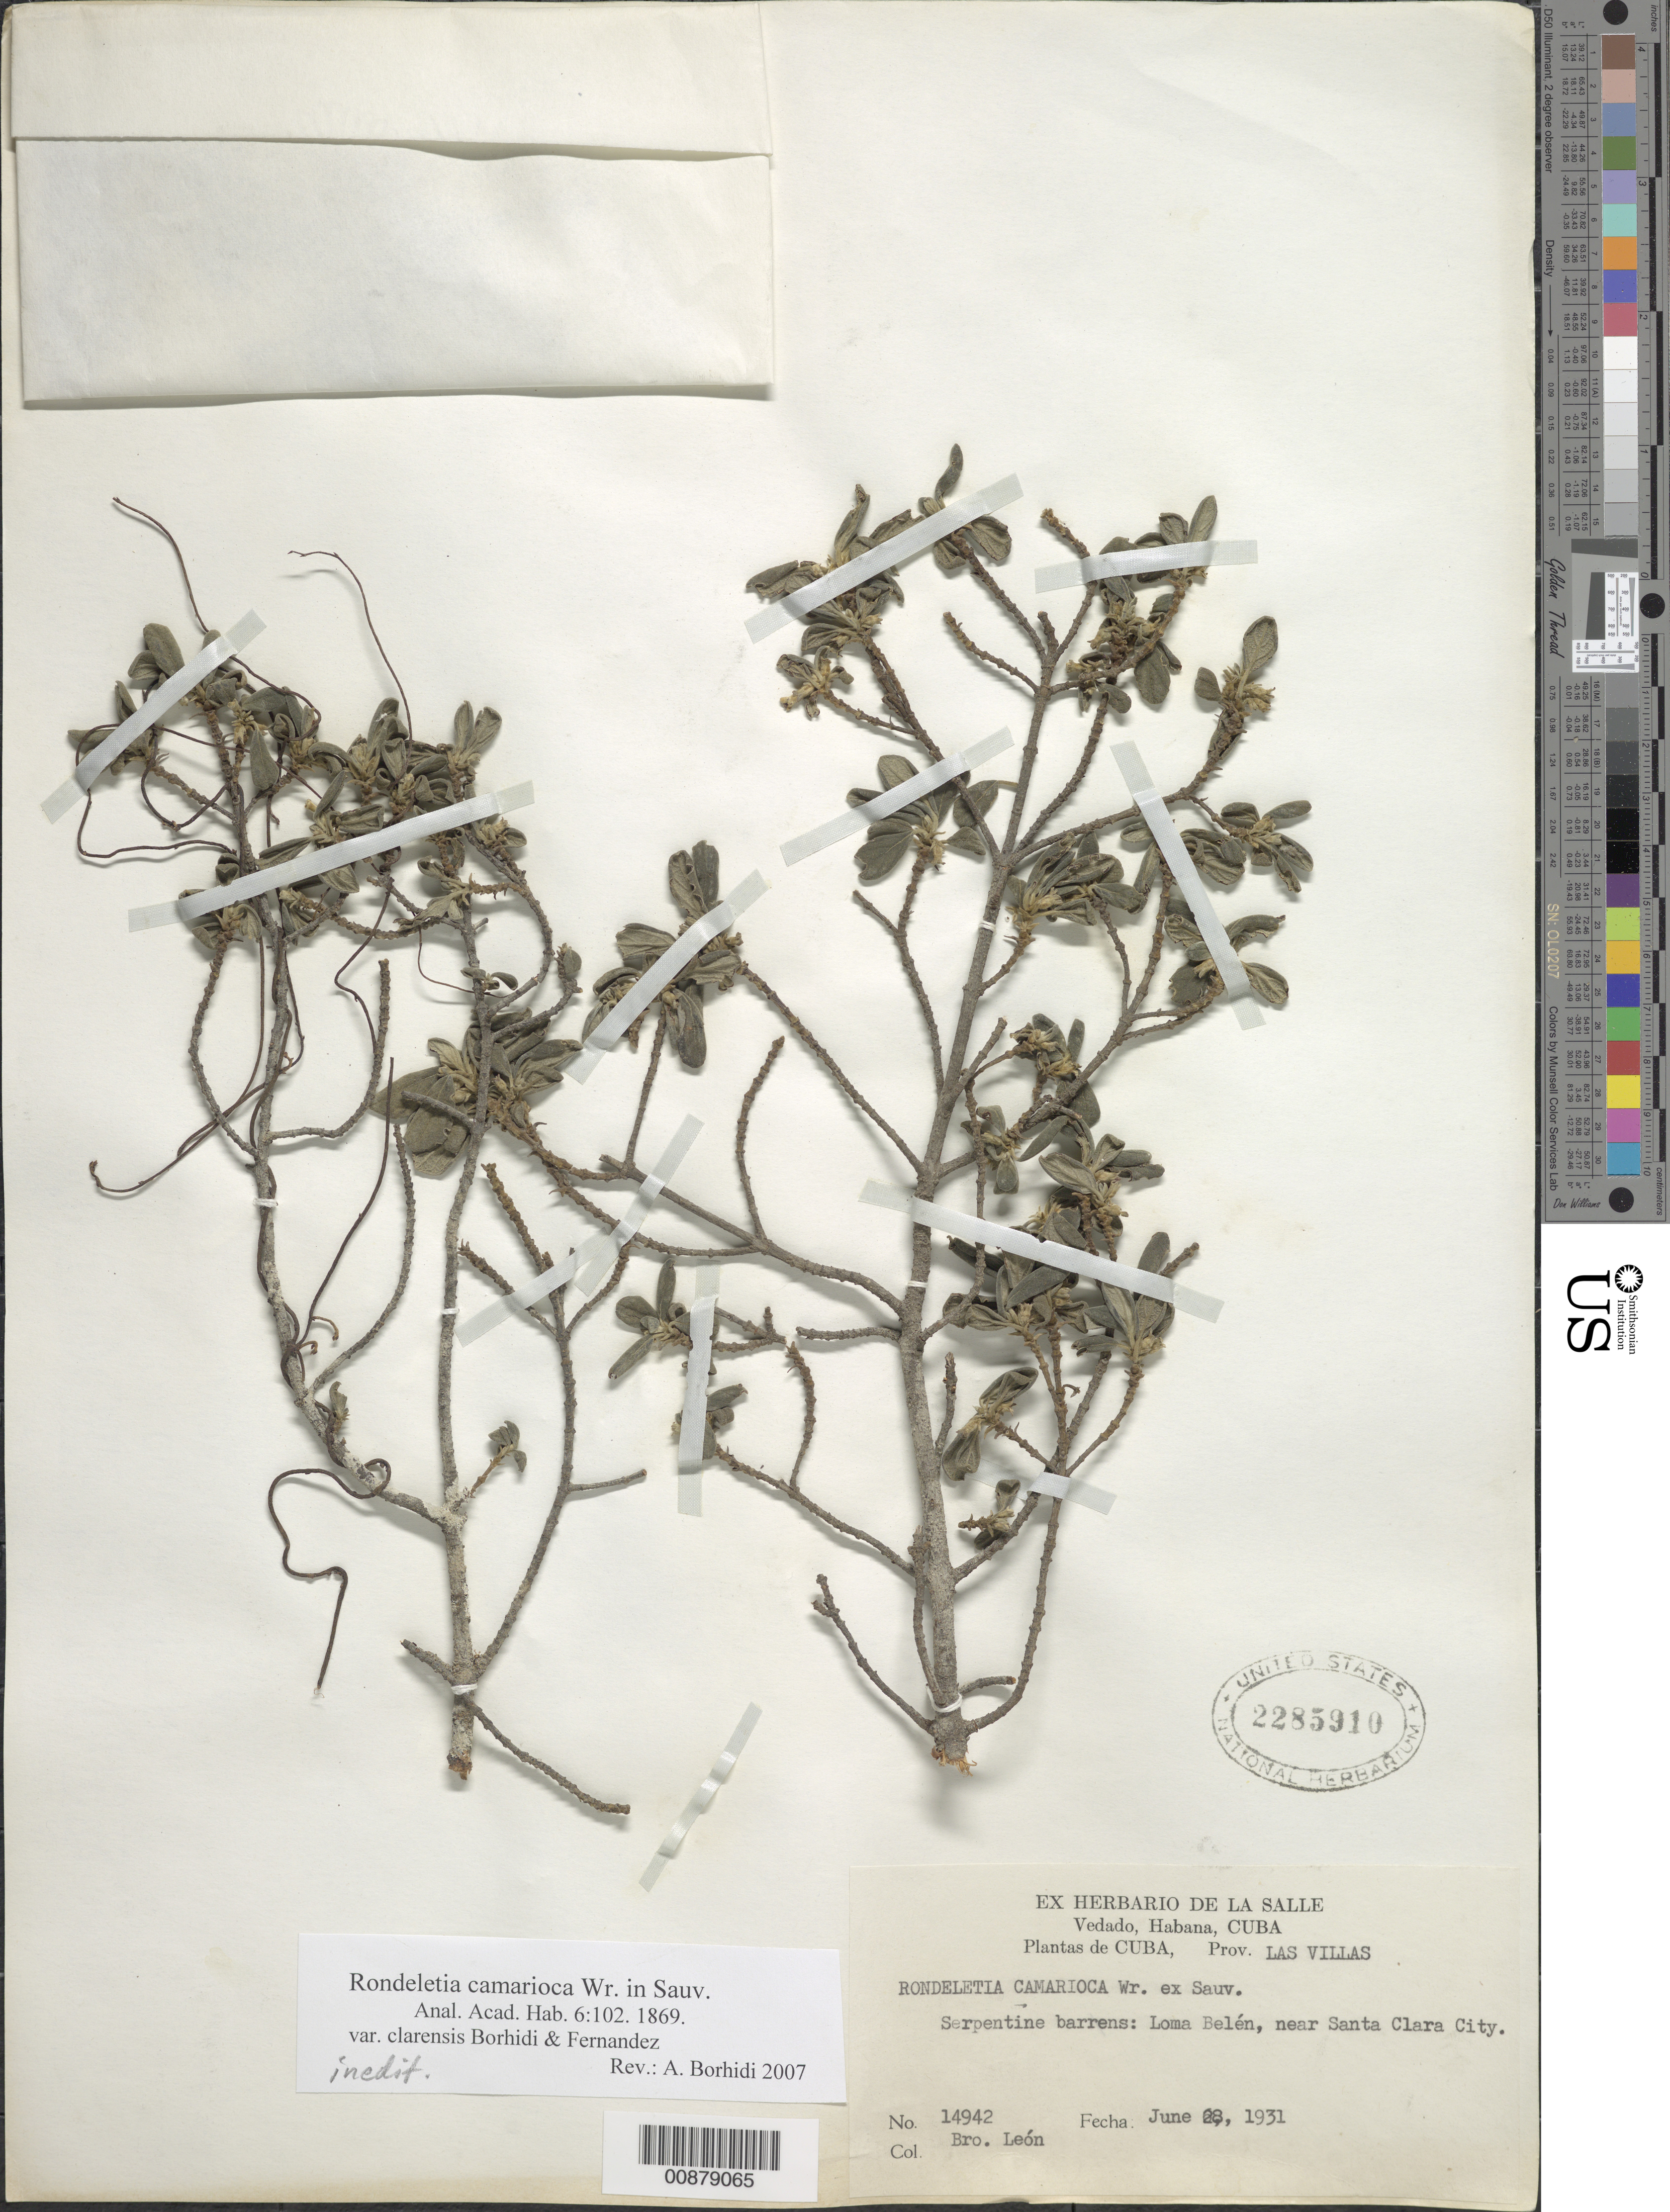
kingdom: Plantae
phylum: Tracheophyta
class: Magnoliopsida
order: Gentianales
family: Rubiaceae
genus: Rondeletia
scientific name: Rondeletia camarioca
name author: C. Wright in Sauvalle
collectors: Bro. León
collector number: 14942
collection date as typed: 28 Jun 1931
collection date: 1931-06-28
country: Cuba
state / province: Las Villas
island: Cuba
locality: Loma Belén, near Santa Clara City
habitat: Serpentine barrens.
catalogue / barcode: US 2285910